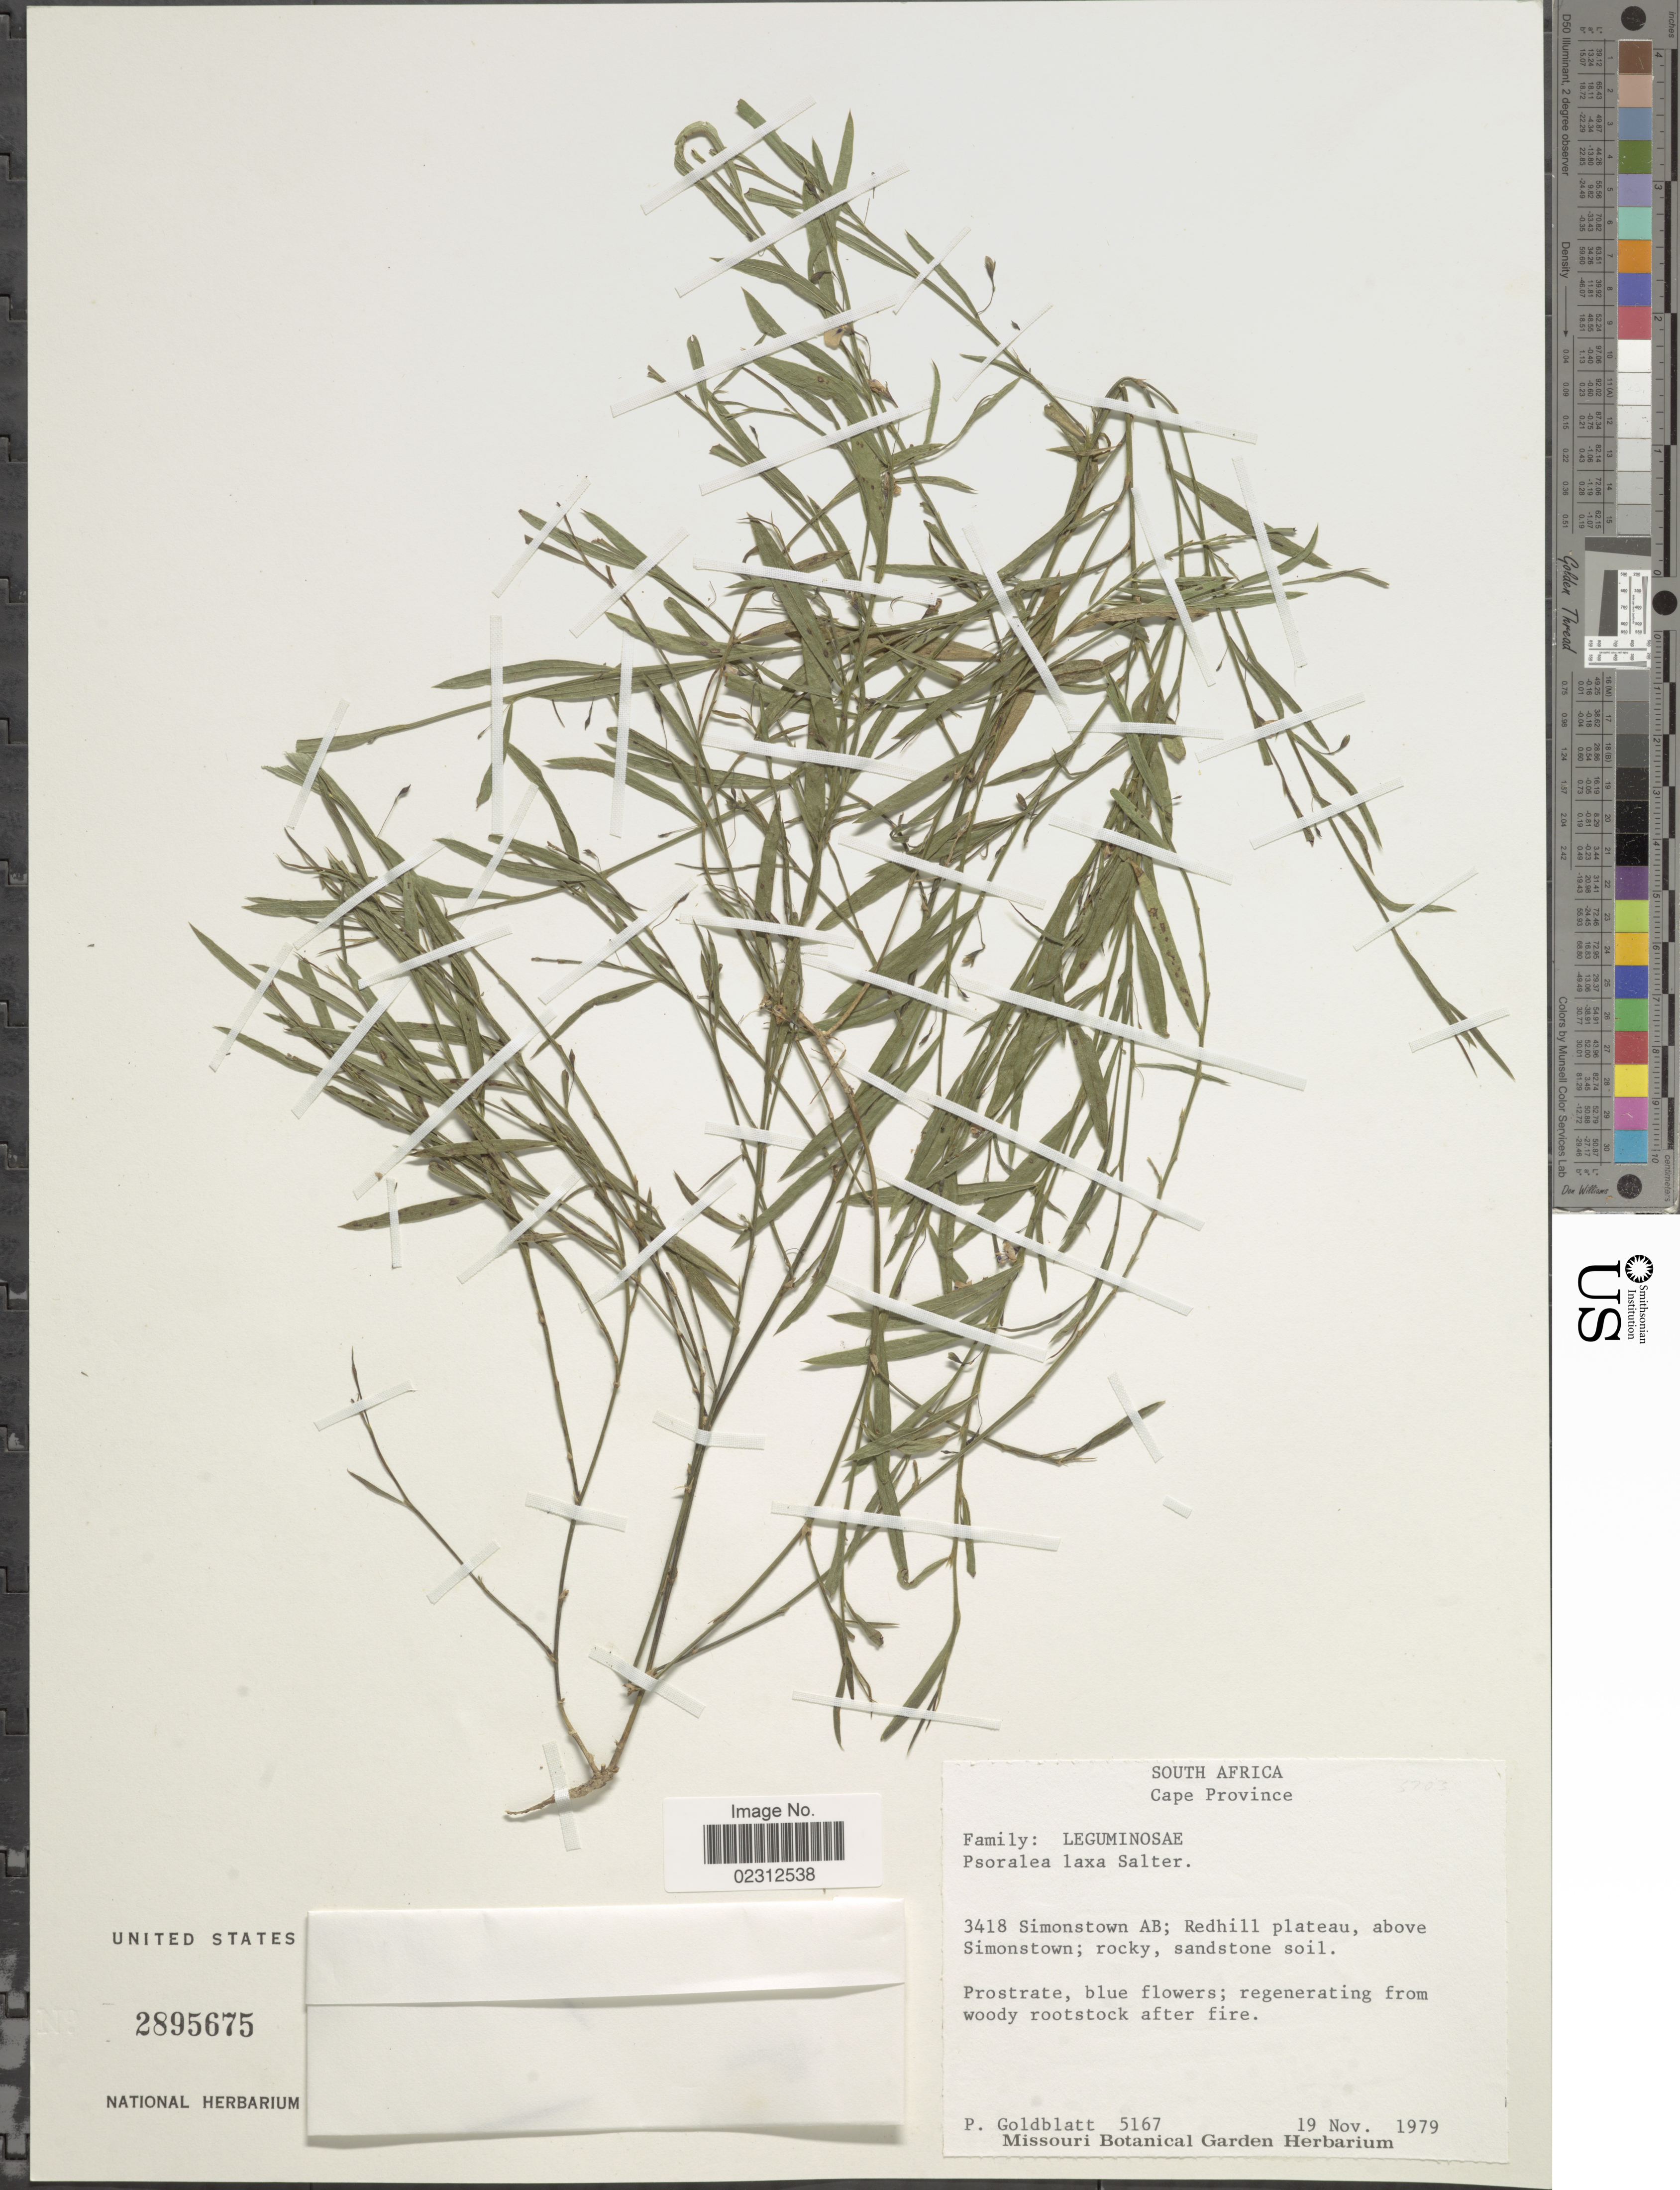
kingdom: Plantae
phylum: Tracheophyta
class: Magnoliopsida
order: Fabales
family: Fabaceae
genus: Psoralea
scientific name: Psoralea laxa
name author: T.M. Salter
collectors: P. Goldblatt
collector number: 5167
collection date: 1979-11-19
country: South Africa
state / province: Western Cape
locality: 318 Simonstown AB; Redhill plateau, above Simonstown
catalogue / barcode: US 2895675